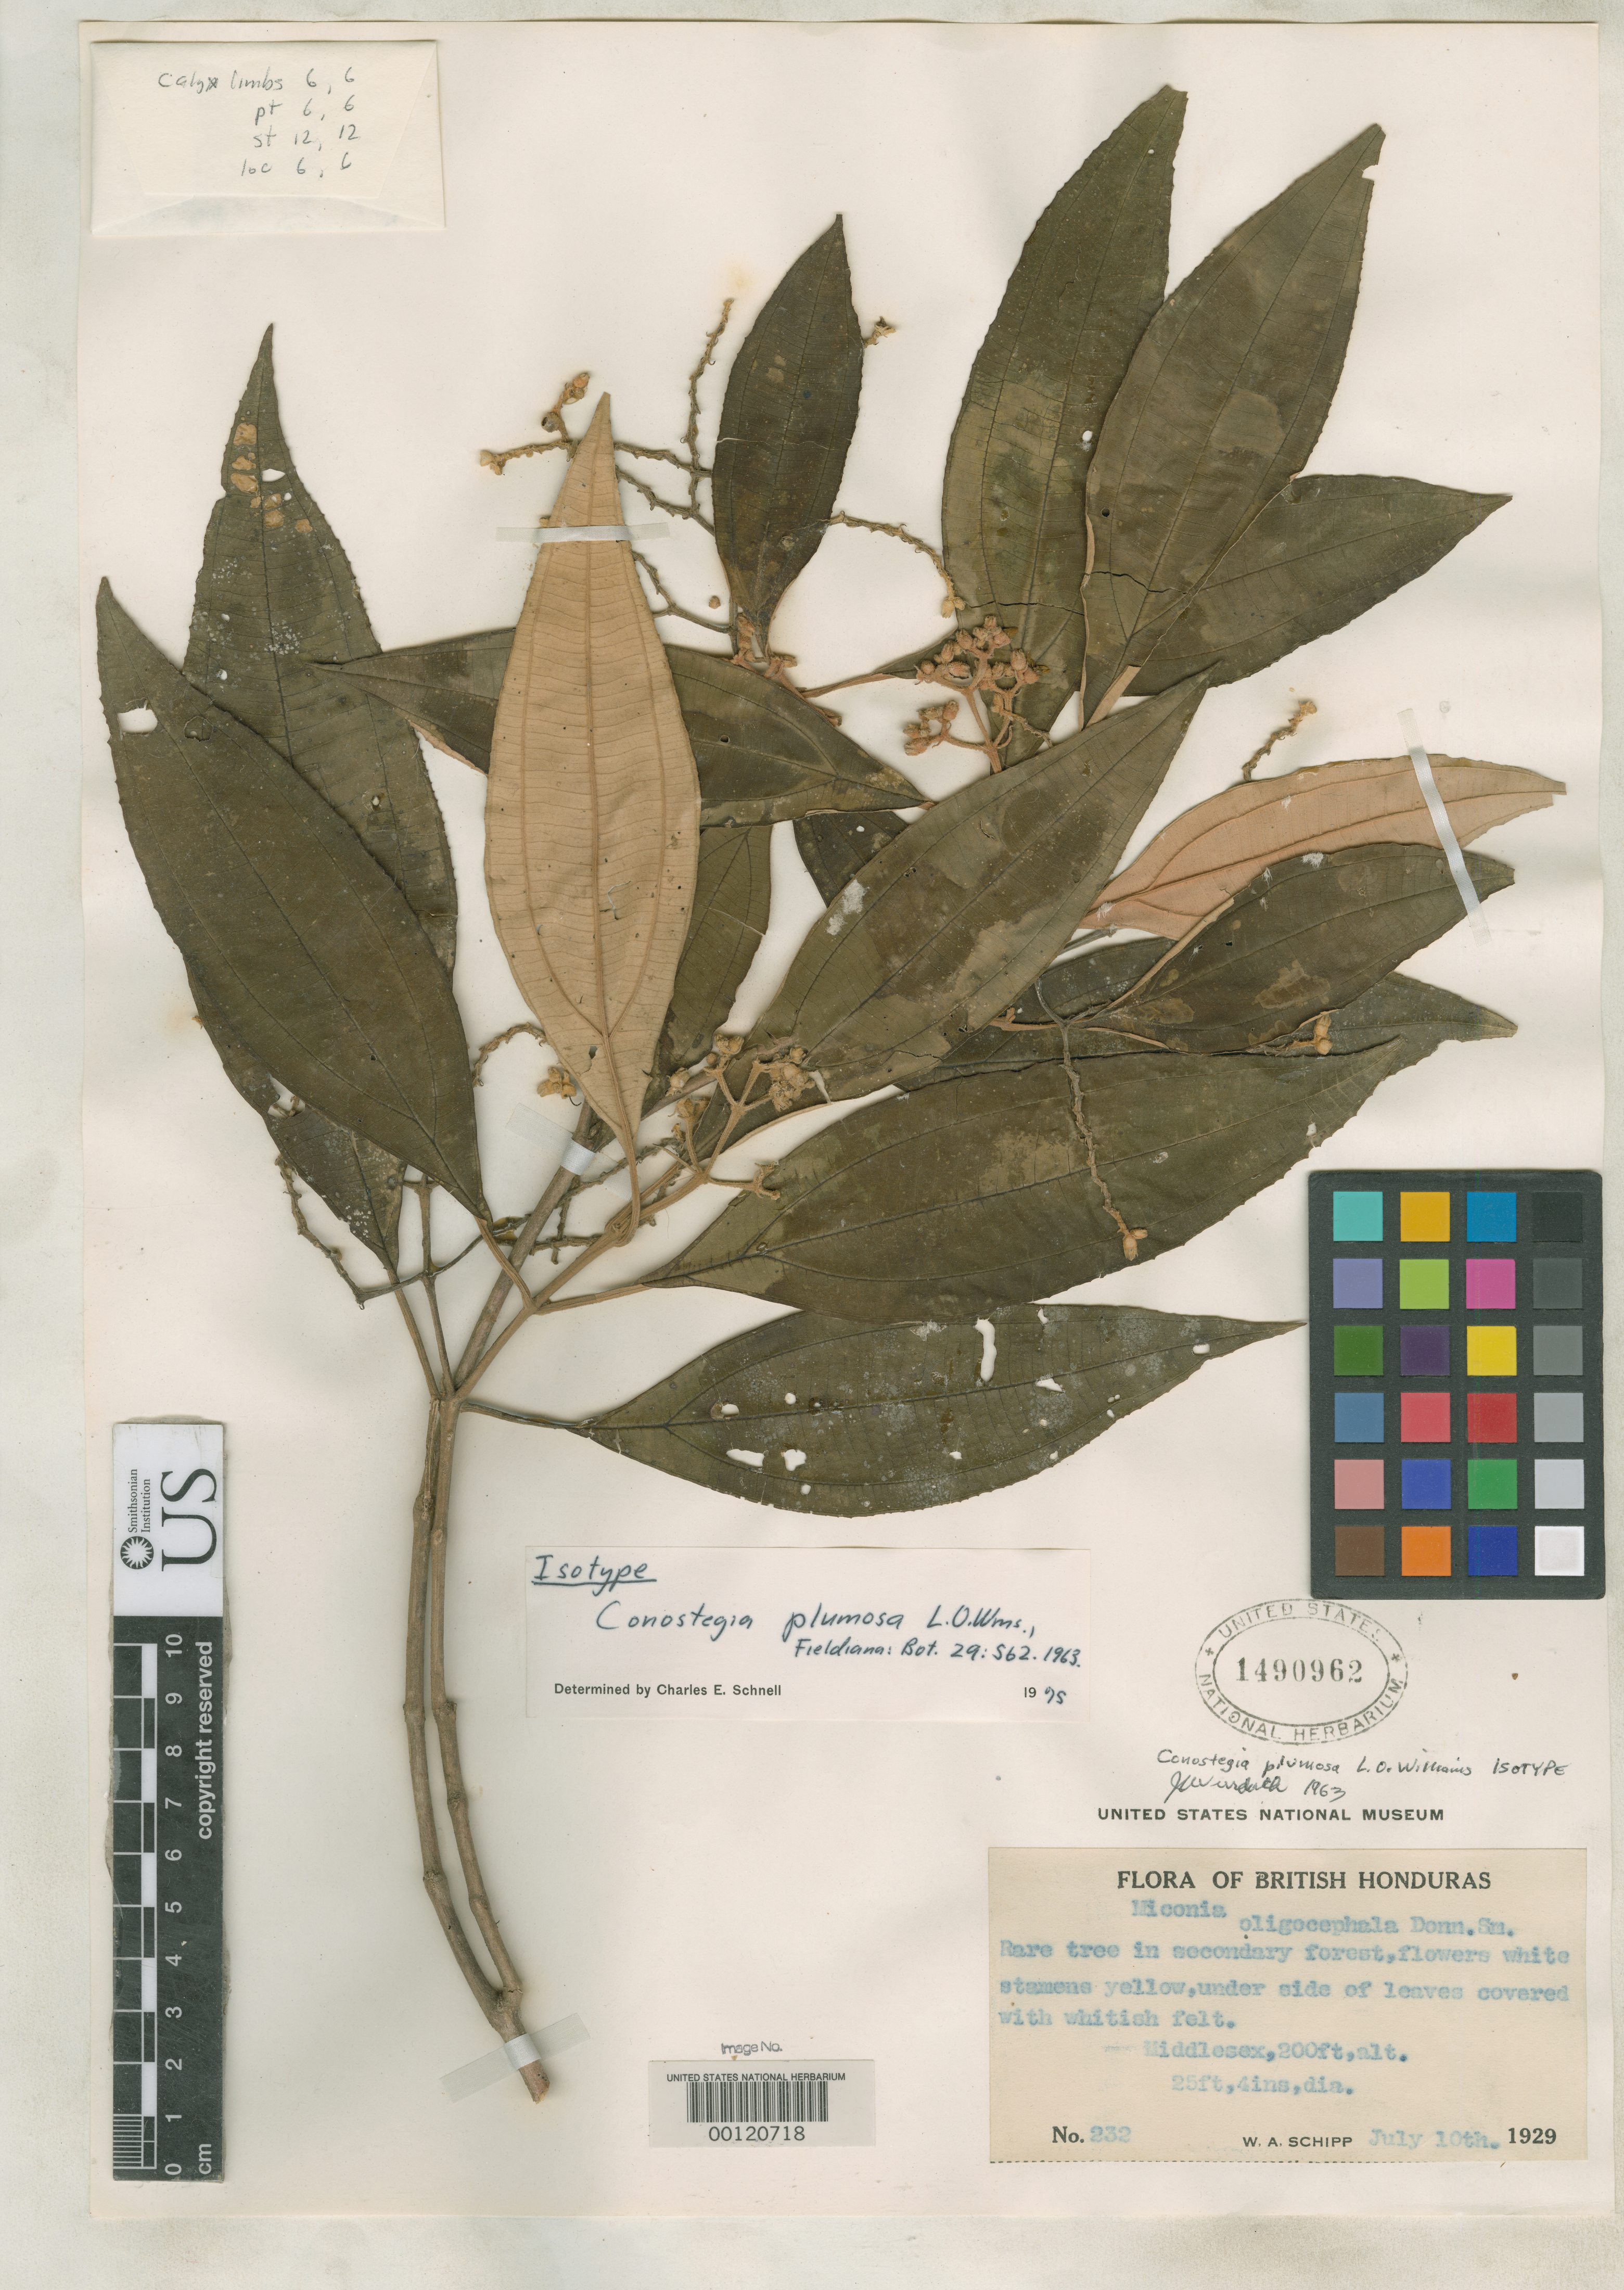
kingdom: Plantae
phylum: Tracheophyta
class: Magnoliopsida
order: Myrtales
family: Melastomataceae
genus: Conostegia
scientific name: Conostegia plumosa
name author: L.O. Williams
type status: Isotype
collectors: W. Schipp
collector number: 232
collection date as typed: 10 Jul 1929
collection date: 1929-07-10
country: Belize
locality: Middlesex.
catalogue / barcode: US 1490962